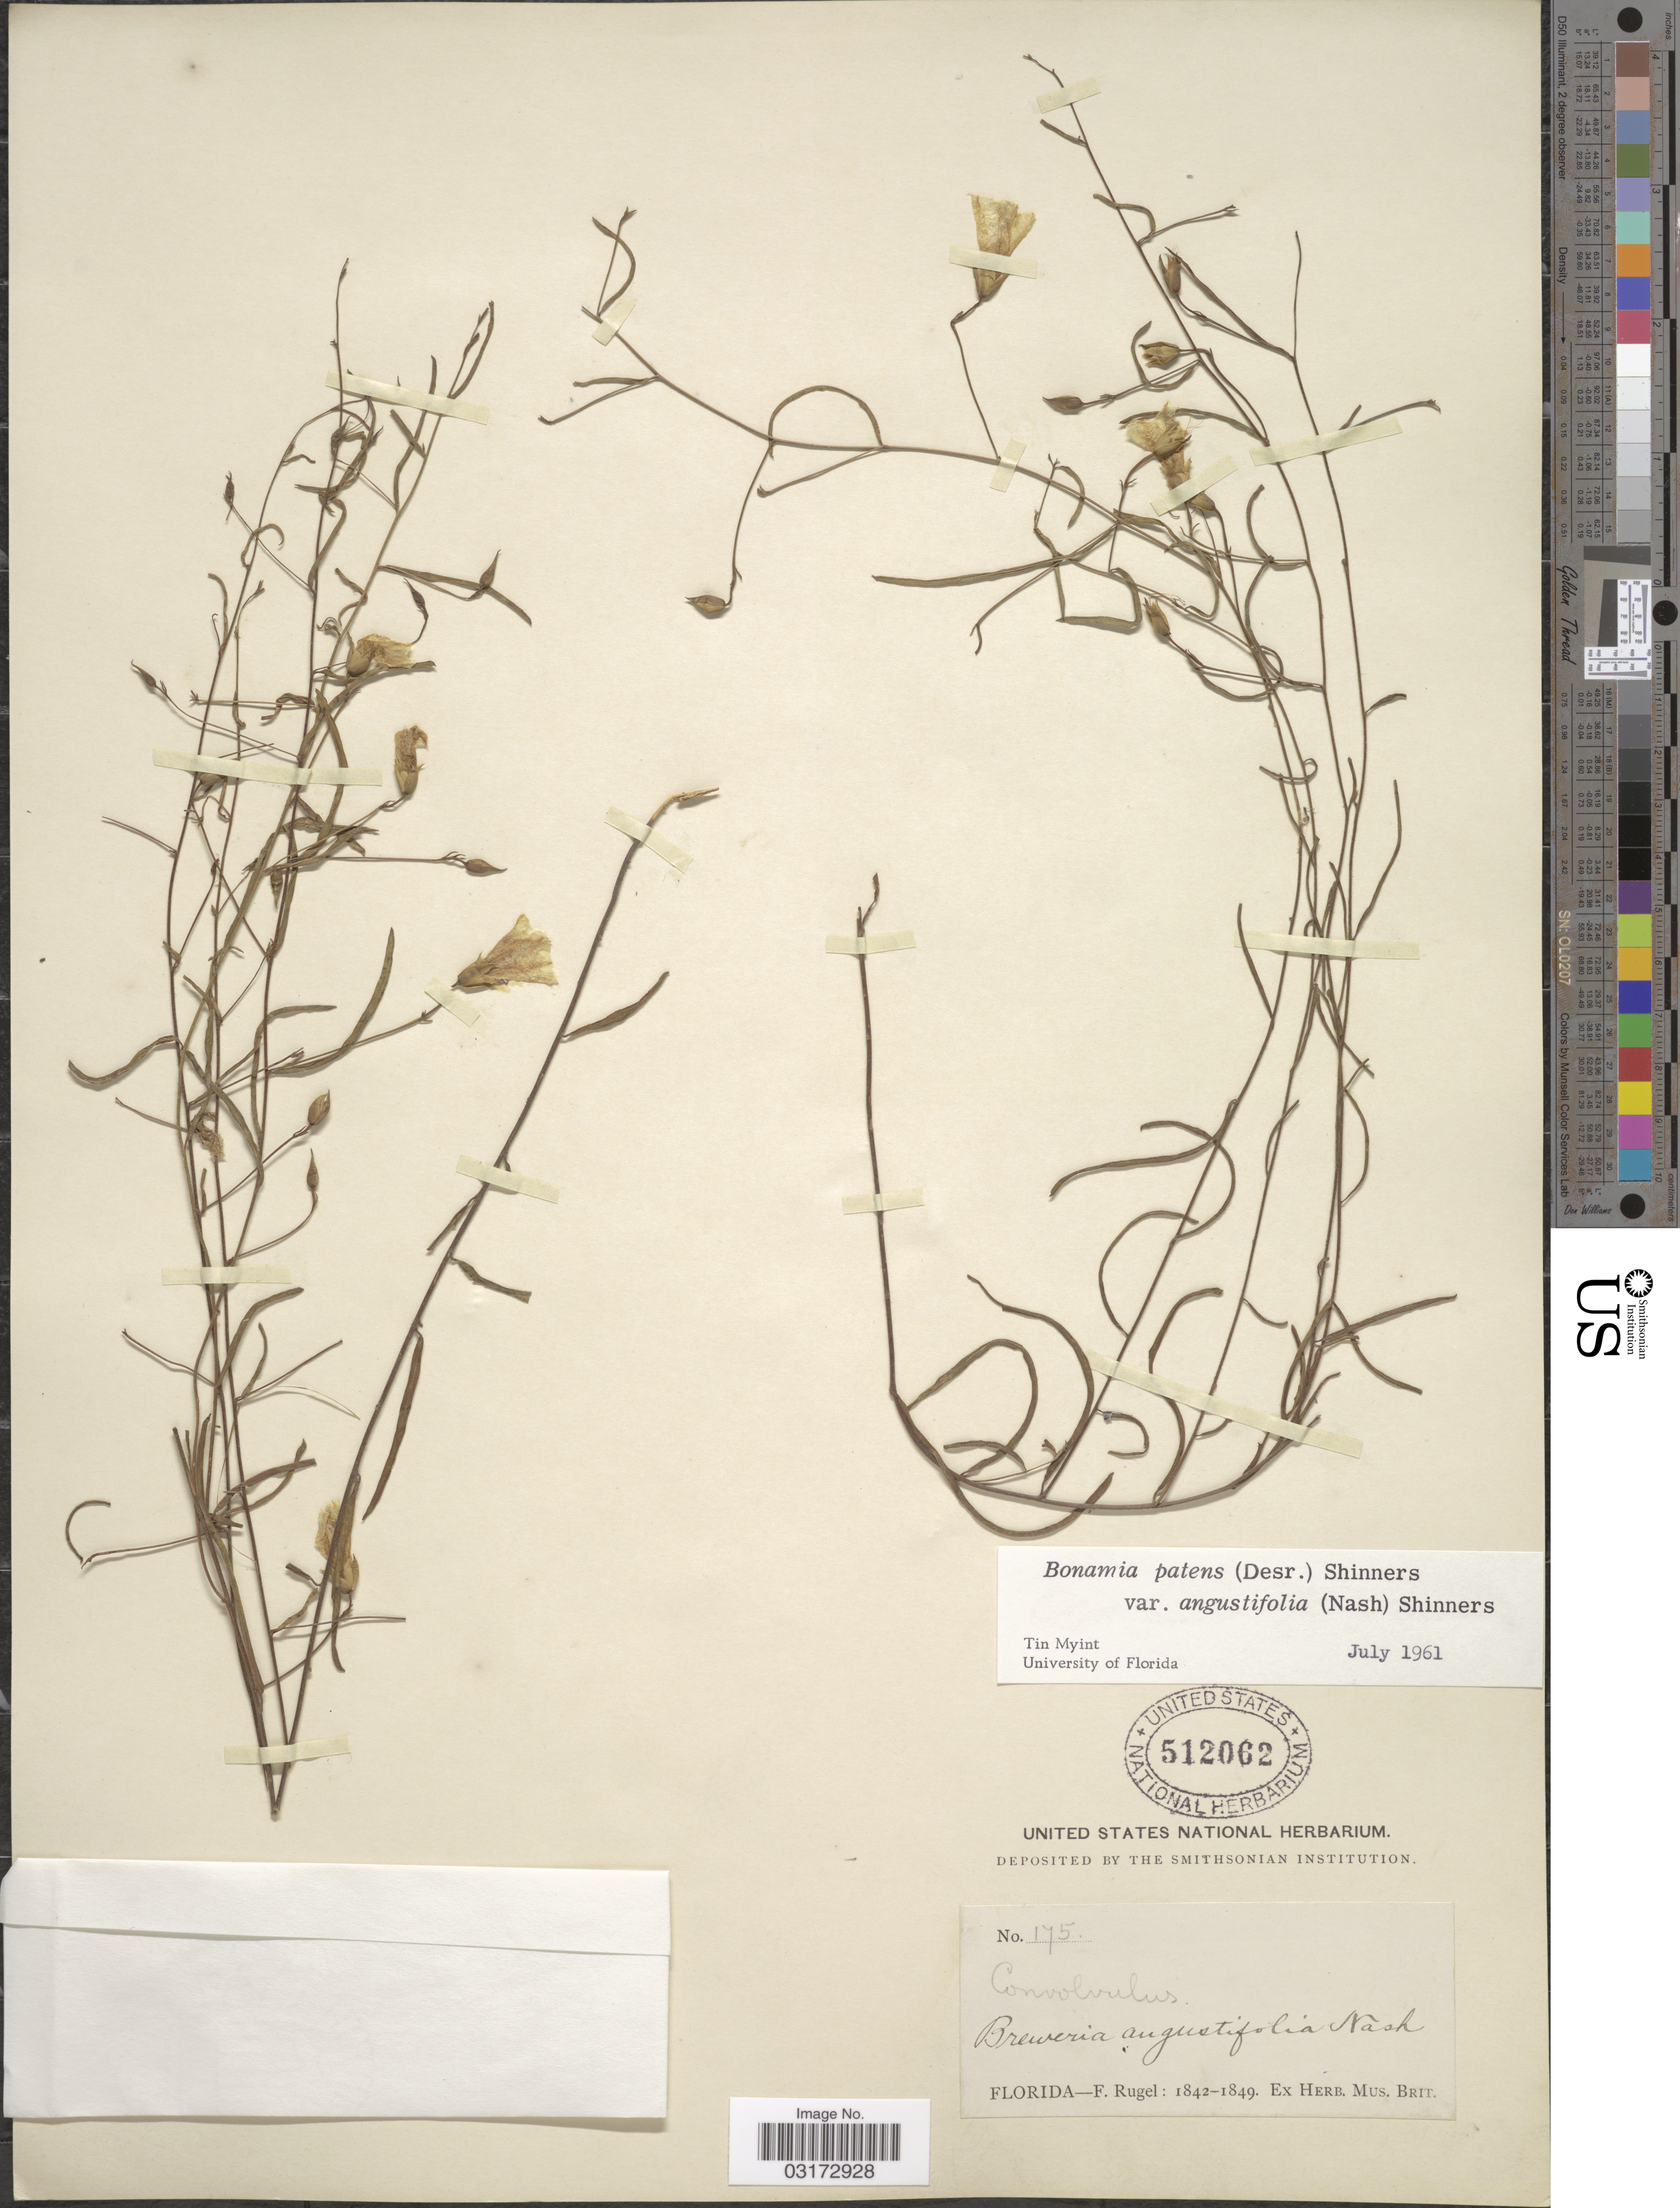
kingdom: Plantae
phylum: Tracheophyta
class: Magnoliopsida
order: Solanales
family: Convolvulaceae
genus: Stylisma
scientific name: Stylisma angustifolia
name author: (Nash) House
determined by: Strong, Mark T., (BOT), Smithsonian Institution - National Museum of Natural History (UNITED STATES)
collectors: F. Rugel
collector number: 175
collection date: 1842/1849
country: United States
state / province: Florida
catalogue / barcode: US 512062